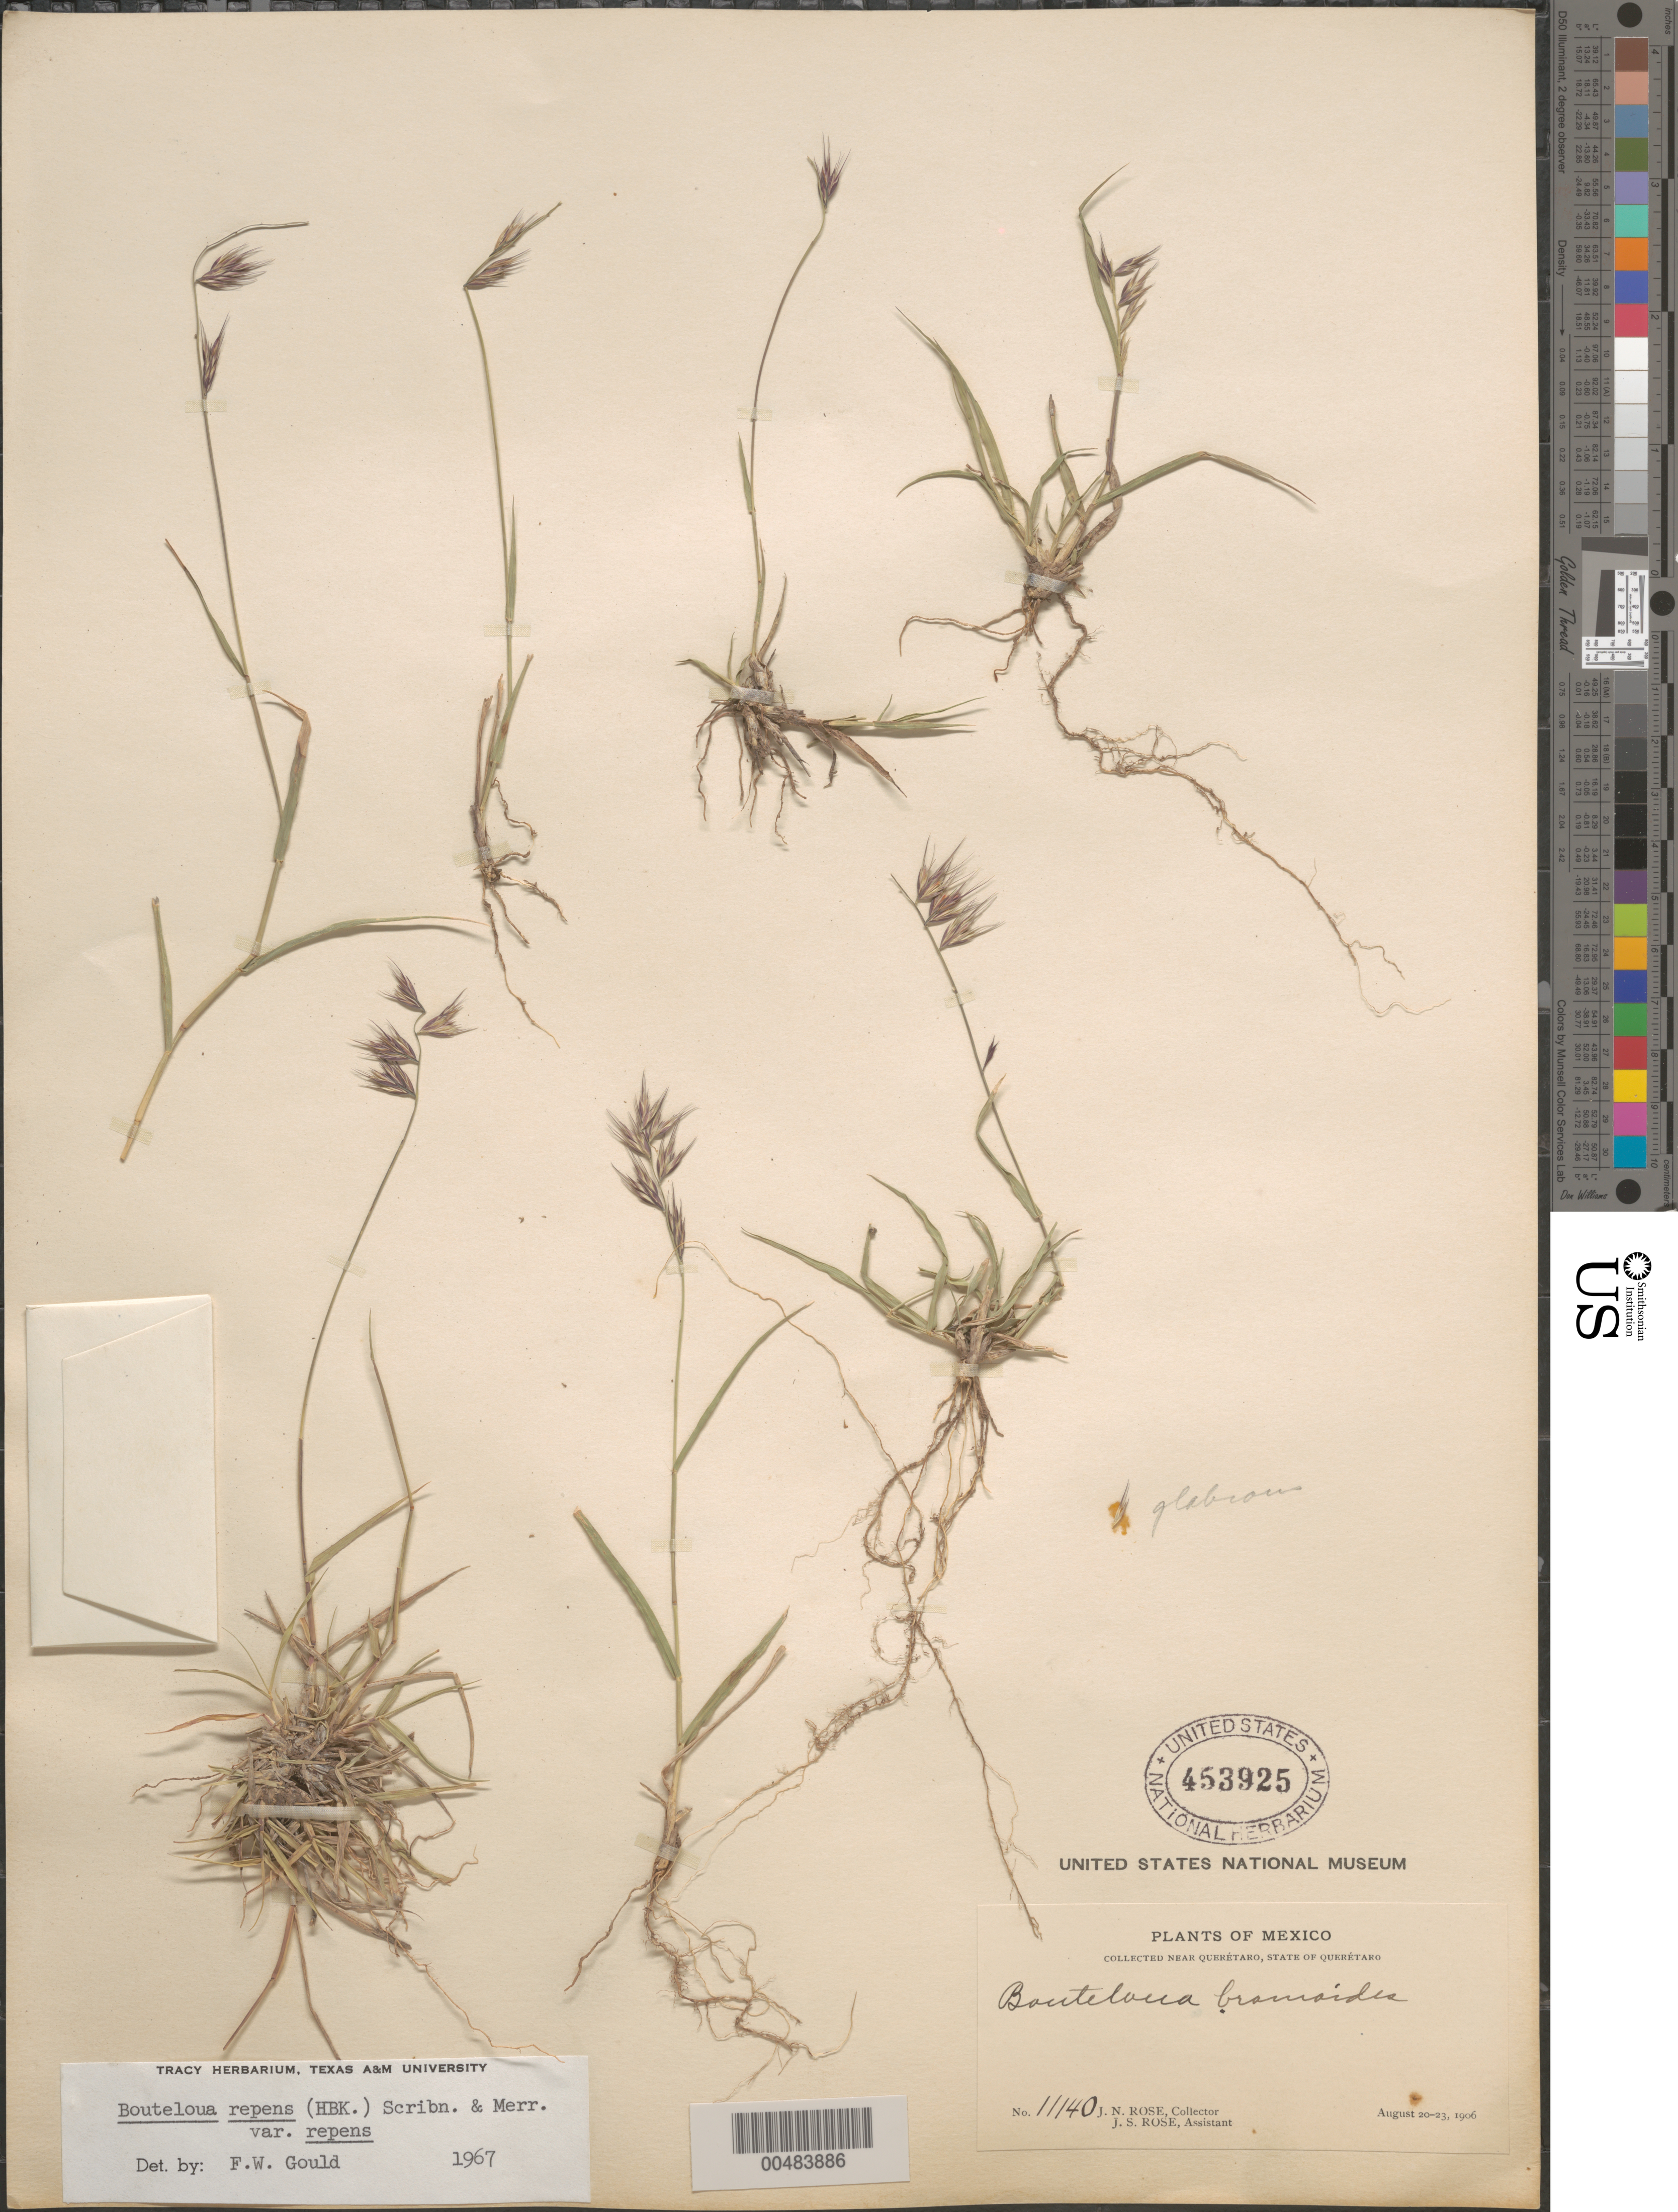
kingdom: Plantae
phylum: Tracheophyta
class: Liliopsida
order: Poales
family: Poaceae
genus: Bouteloua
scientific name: Bouteloua repens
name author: (Kunth) Scribn. & Merr.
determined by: Gould, F. W.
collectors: J. N. Rose & J. S. Rose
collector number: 11140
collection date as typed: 20 Aug 1906 to 23 Aug 1906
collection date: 1906-08-20/1906-08-23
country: Mexico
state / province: Querétaro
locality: Near Querétaro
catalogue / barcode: US 453925